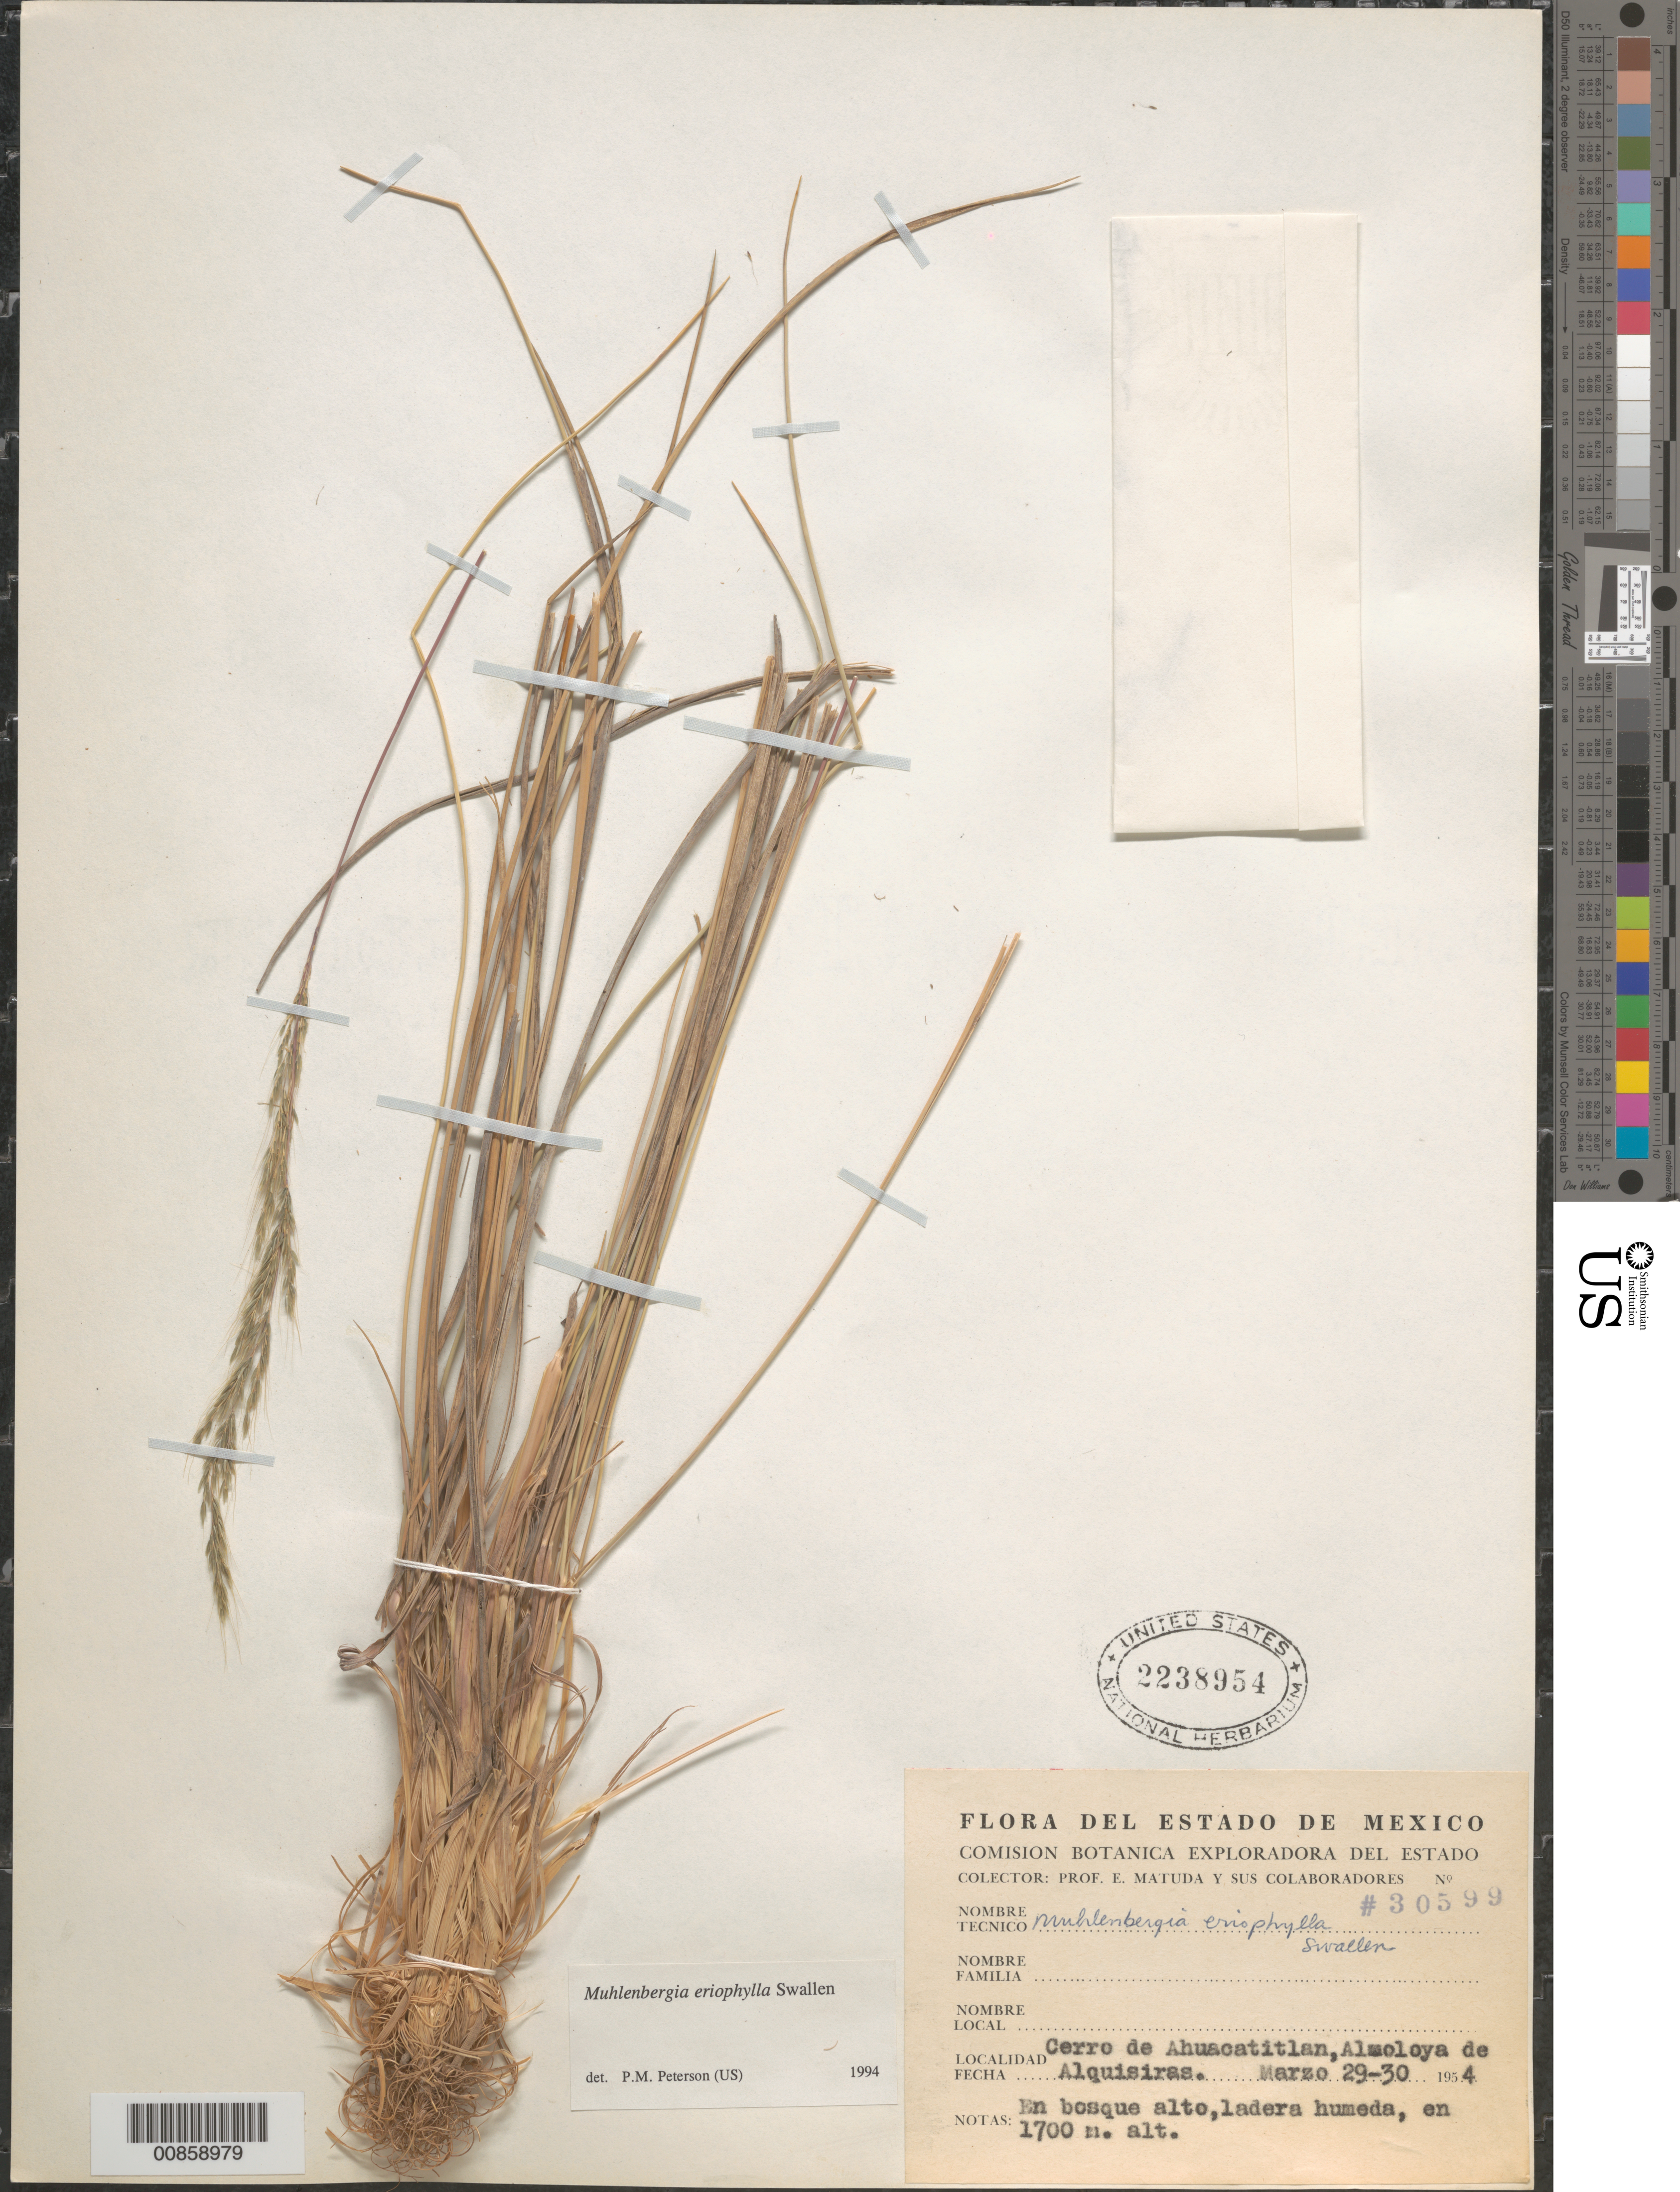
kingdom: Plantae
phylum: Tracheophyta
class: Liliopsida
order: Poales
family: Poaceae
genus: Muhlenbergia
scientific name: Muhlenbergia eriophylla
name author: Swallen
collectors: E. Matuda & Sus Colaboradores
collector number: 30599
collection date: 1954-03-29/1954-03-30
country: Mexico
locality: Estado de Mexico. Comision Botanica Exploradora del Estado. Cerro de Ahuacatitlan,Almoloya de Alquisiras.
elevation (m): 1700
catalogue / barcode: US 2238954